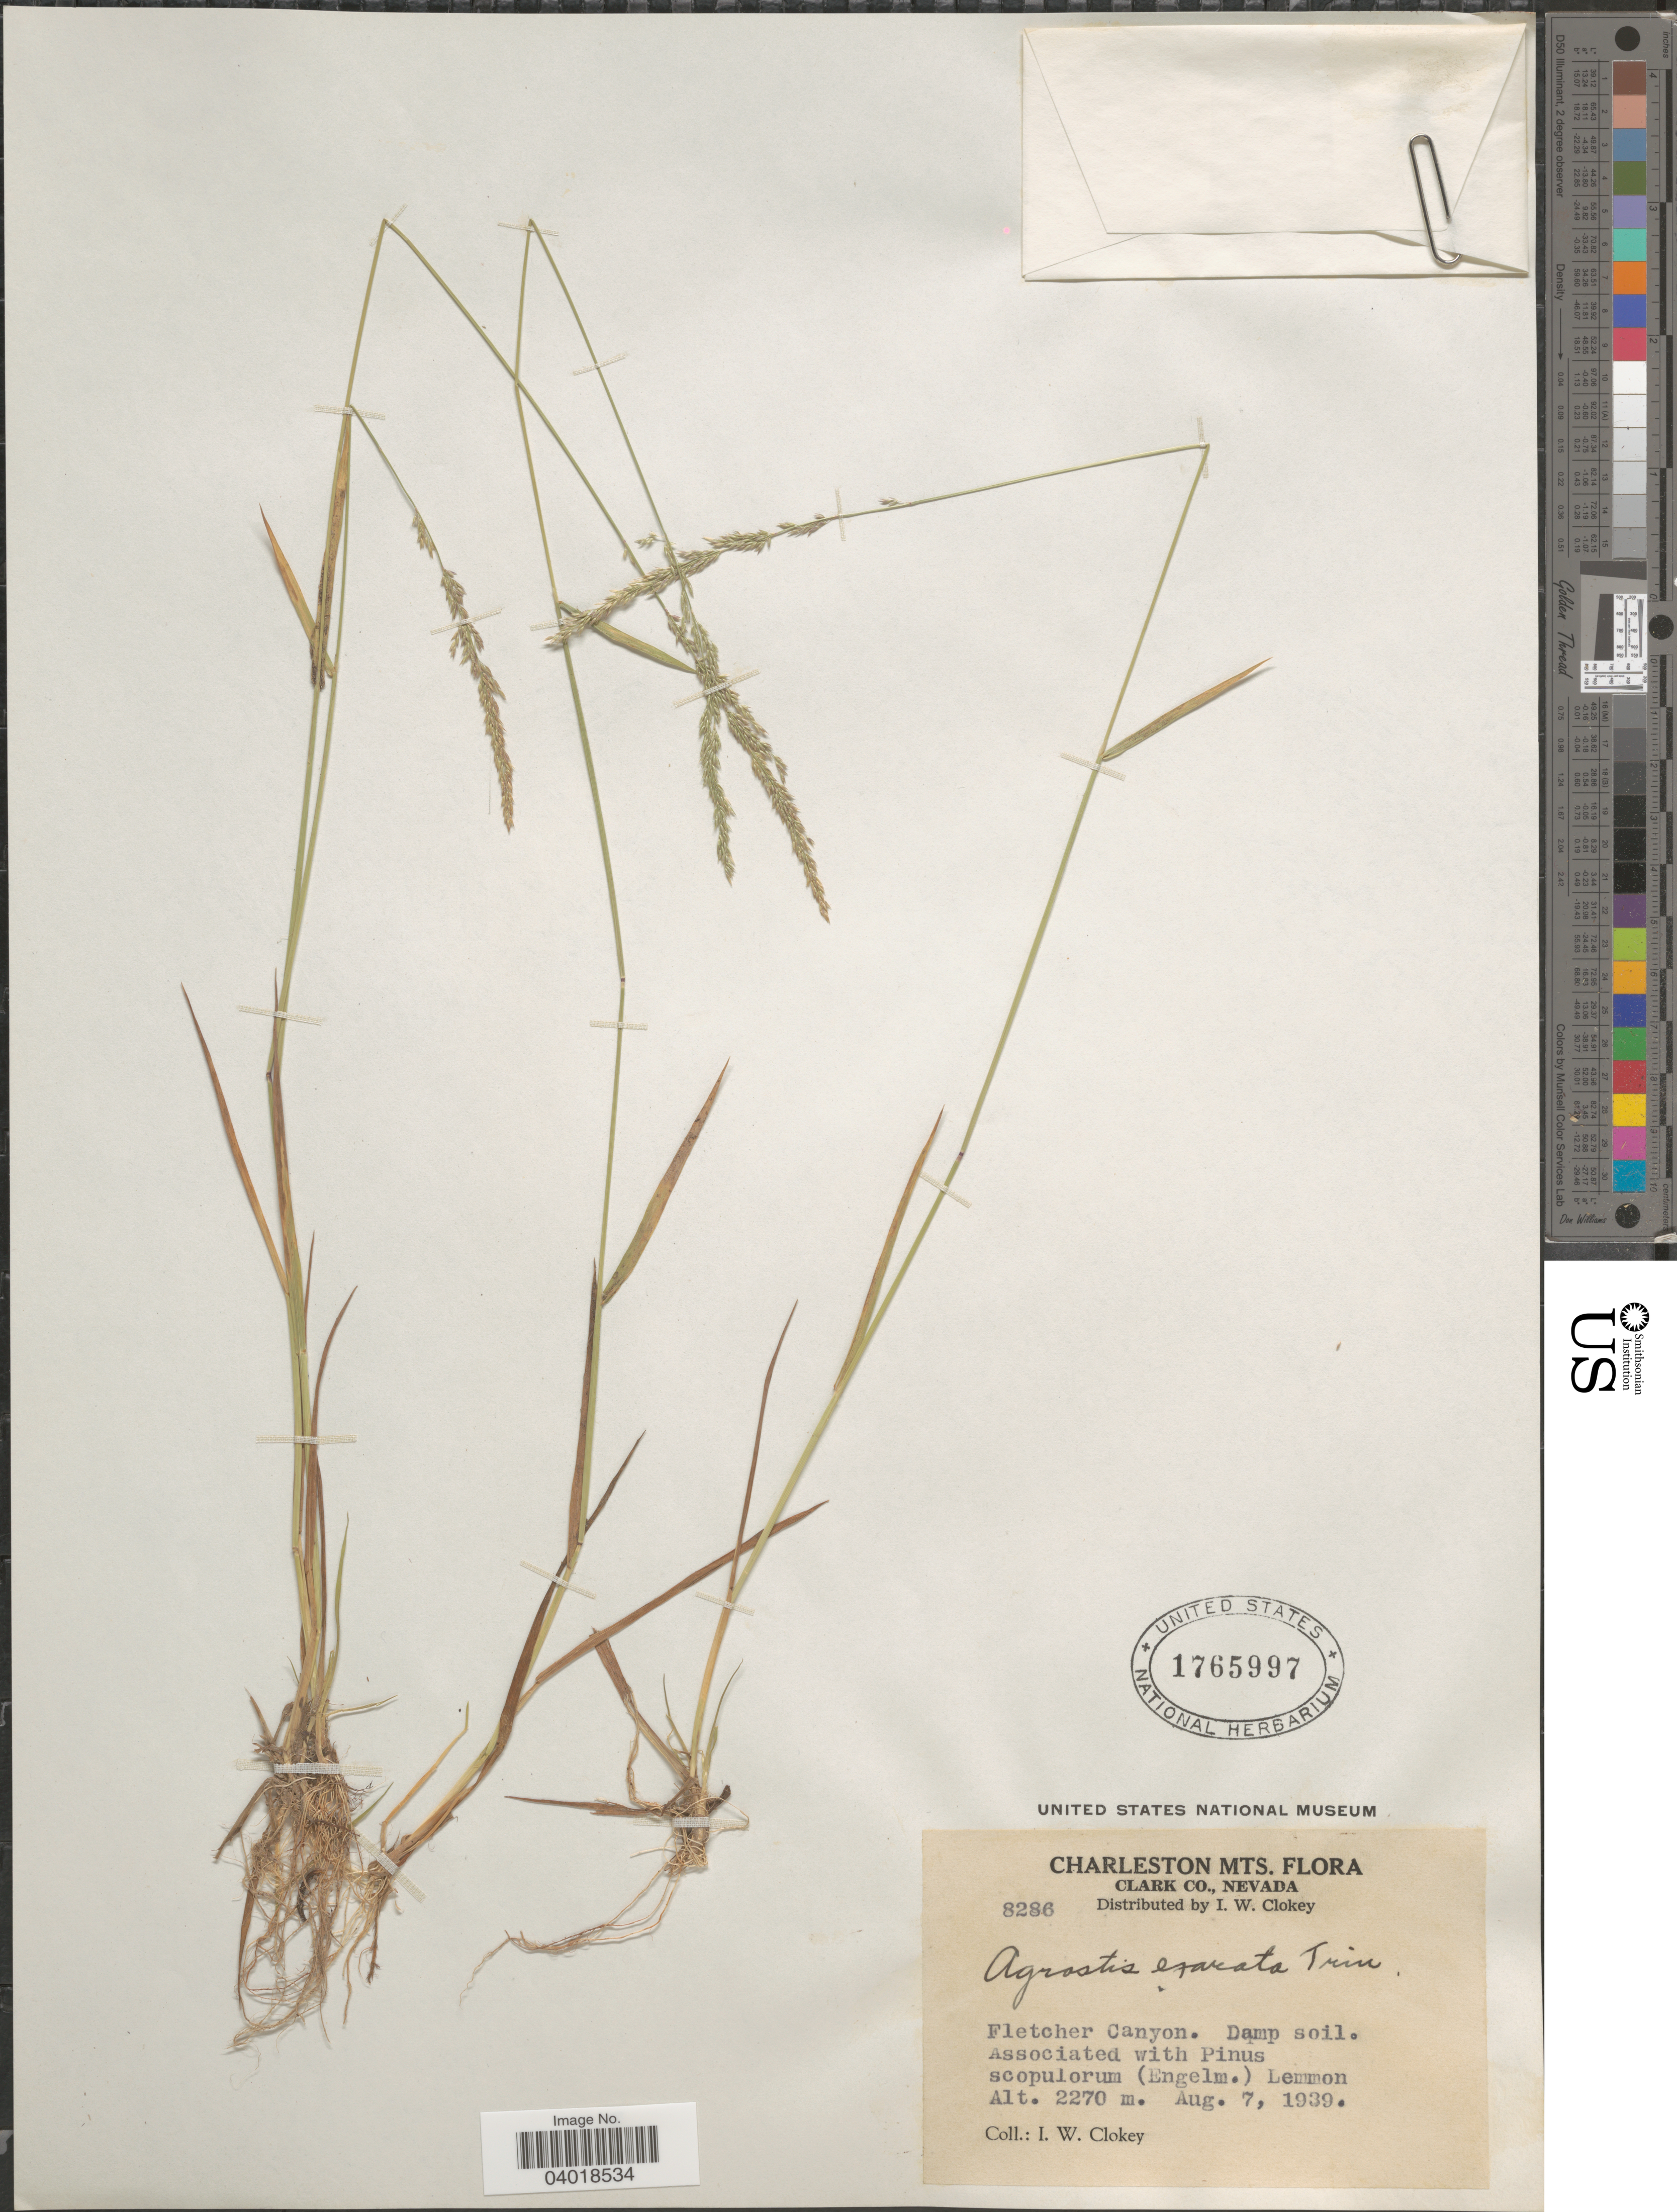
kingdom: Plantae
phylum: Tracheophyta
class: Liliopsida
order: Poales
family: Poaceae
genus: Agrostis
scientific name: Agrostis exarata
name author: Trin.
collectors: I. W. Clokey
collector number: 8286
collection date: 1939-08-07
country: United States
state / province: Nevada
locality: Charleston Mts. Clark Co. Fletcher Canyon.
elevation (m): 2270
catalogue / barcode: US 1765997